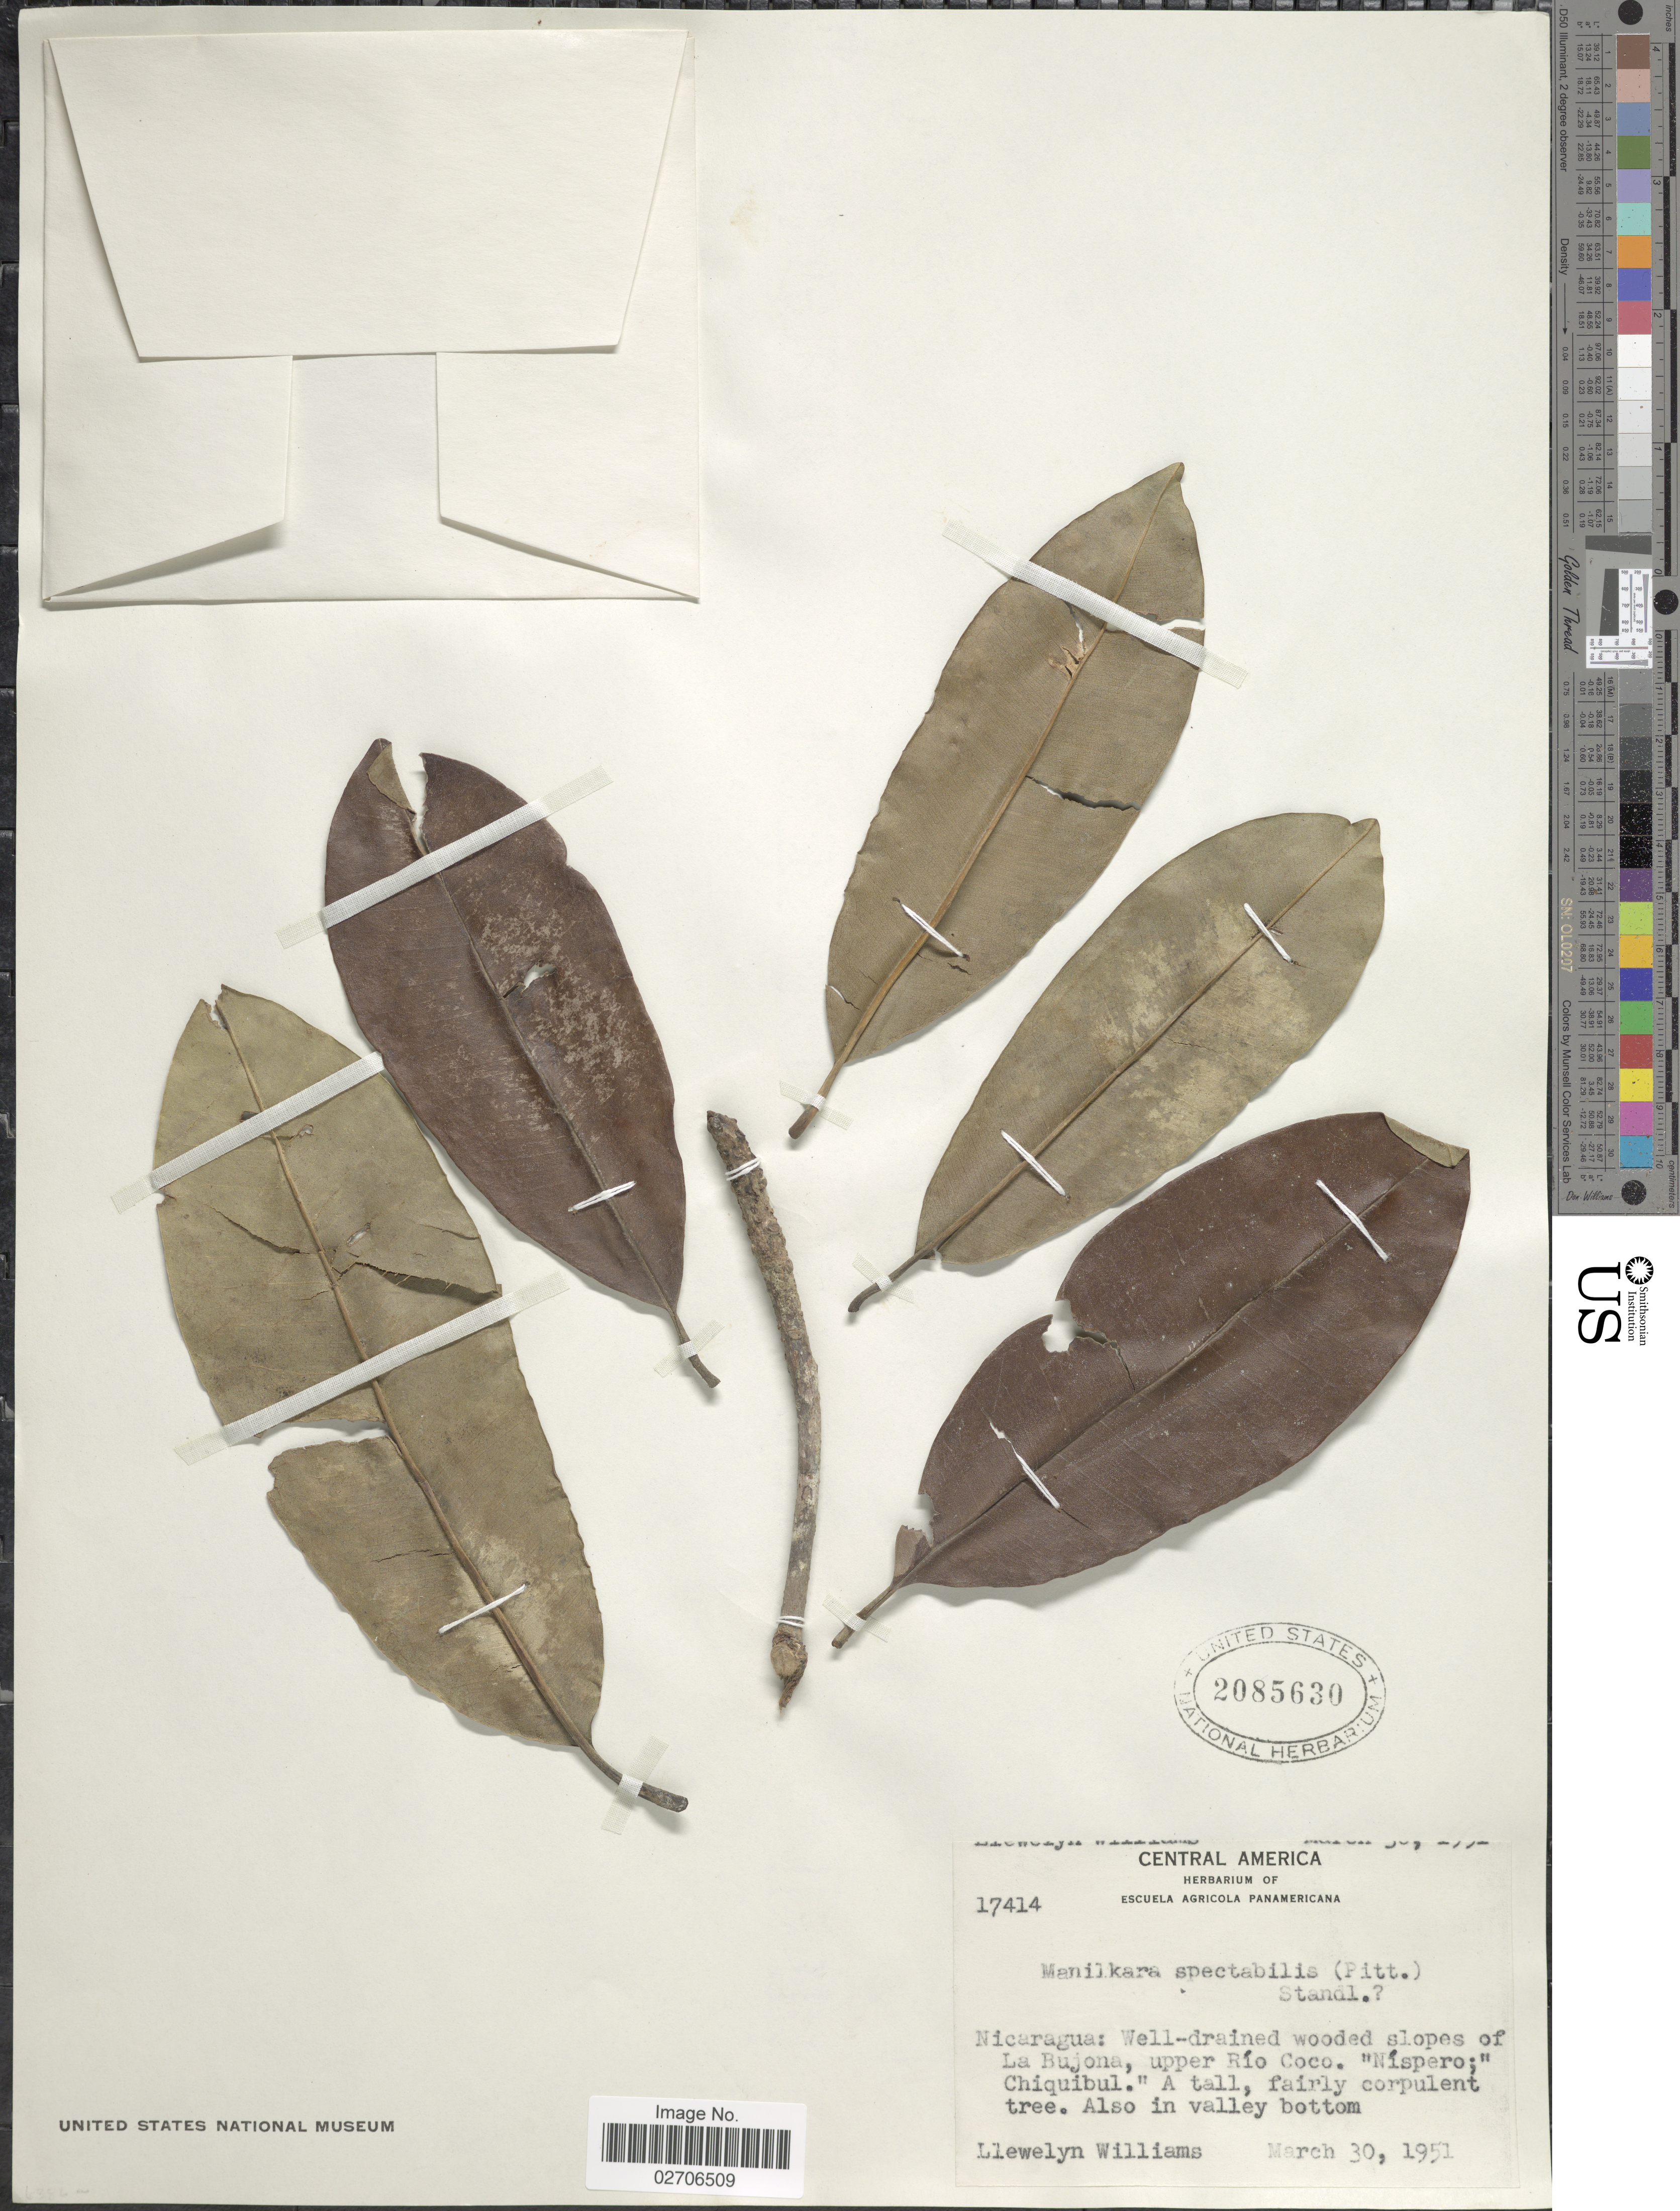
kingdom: Plantae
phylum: Tracheophyta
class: Magnoliopsida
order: Ericales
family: Sapotaceae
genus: Manilkara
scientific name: Manilkara spectabilis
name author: (Pittier) Standl.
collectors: Ll. Williams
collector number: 17414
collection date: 1951-03-30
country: Nicaragua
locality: Well-drained wooded slopes of La Bujona, upper Rio Coco. "Nispero;" Chiquibul.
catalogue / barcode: US 2085630